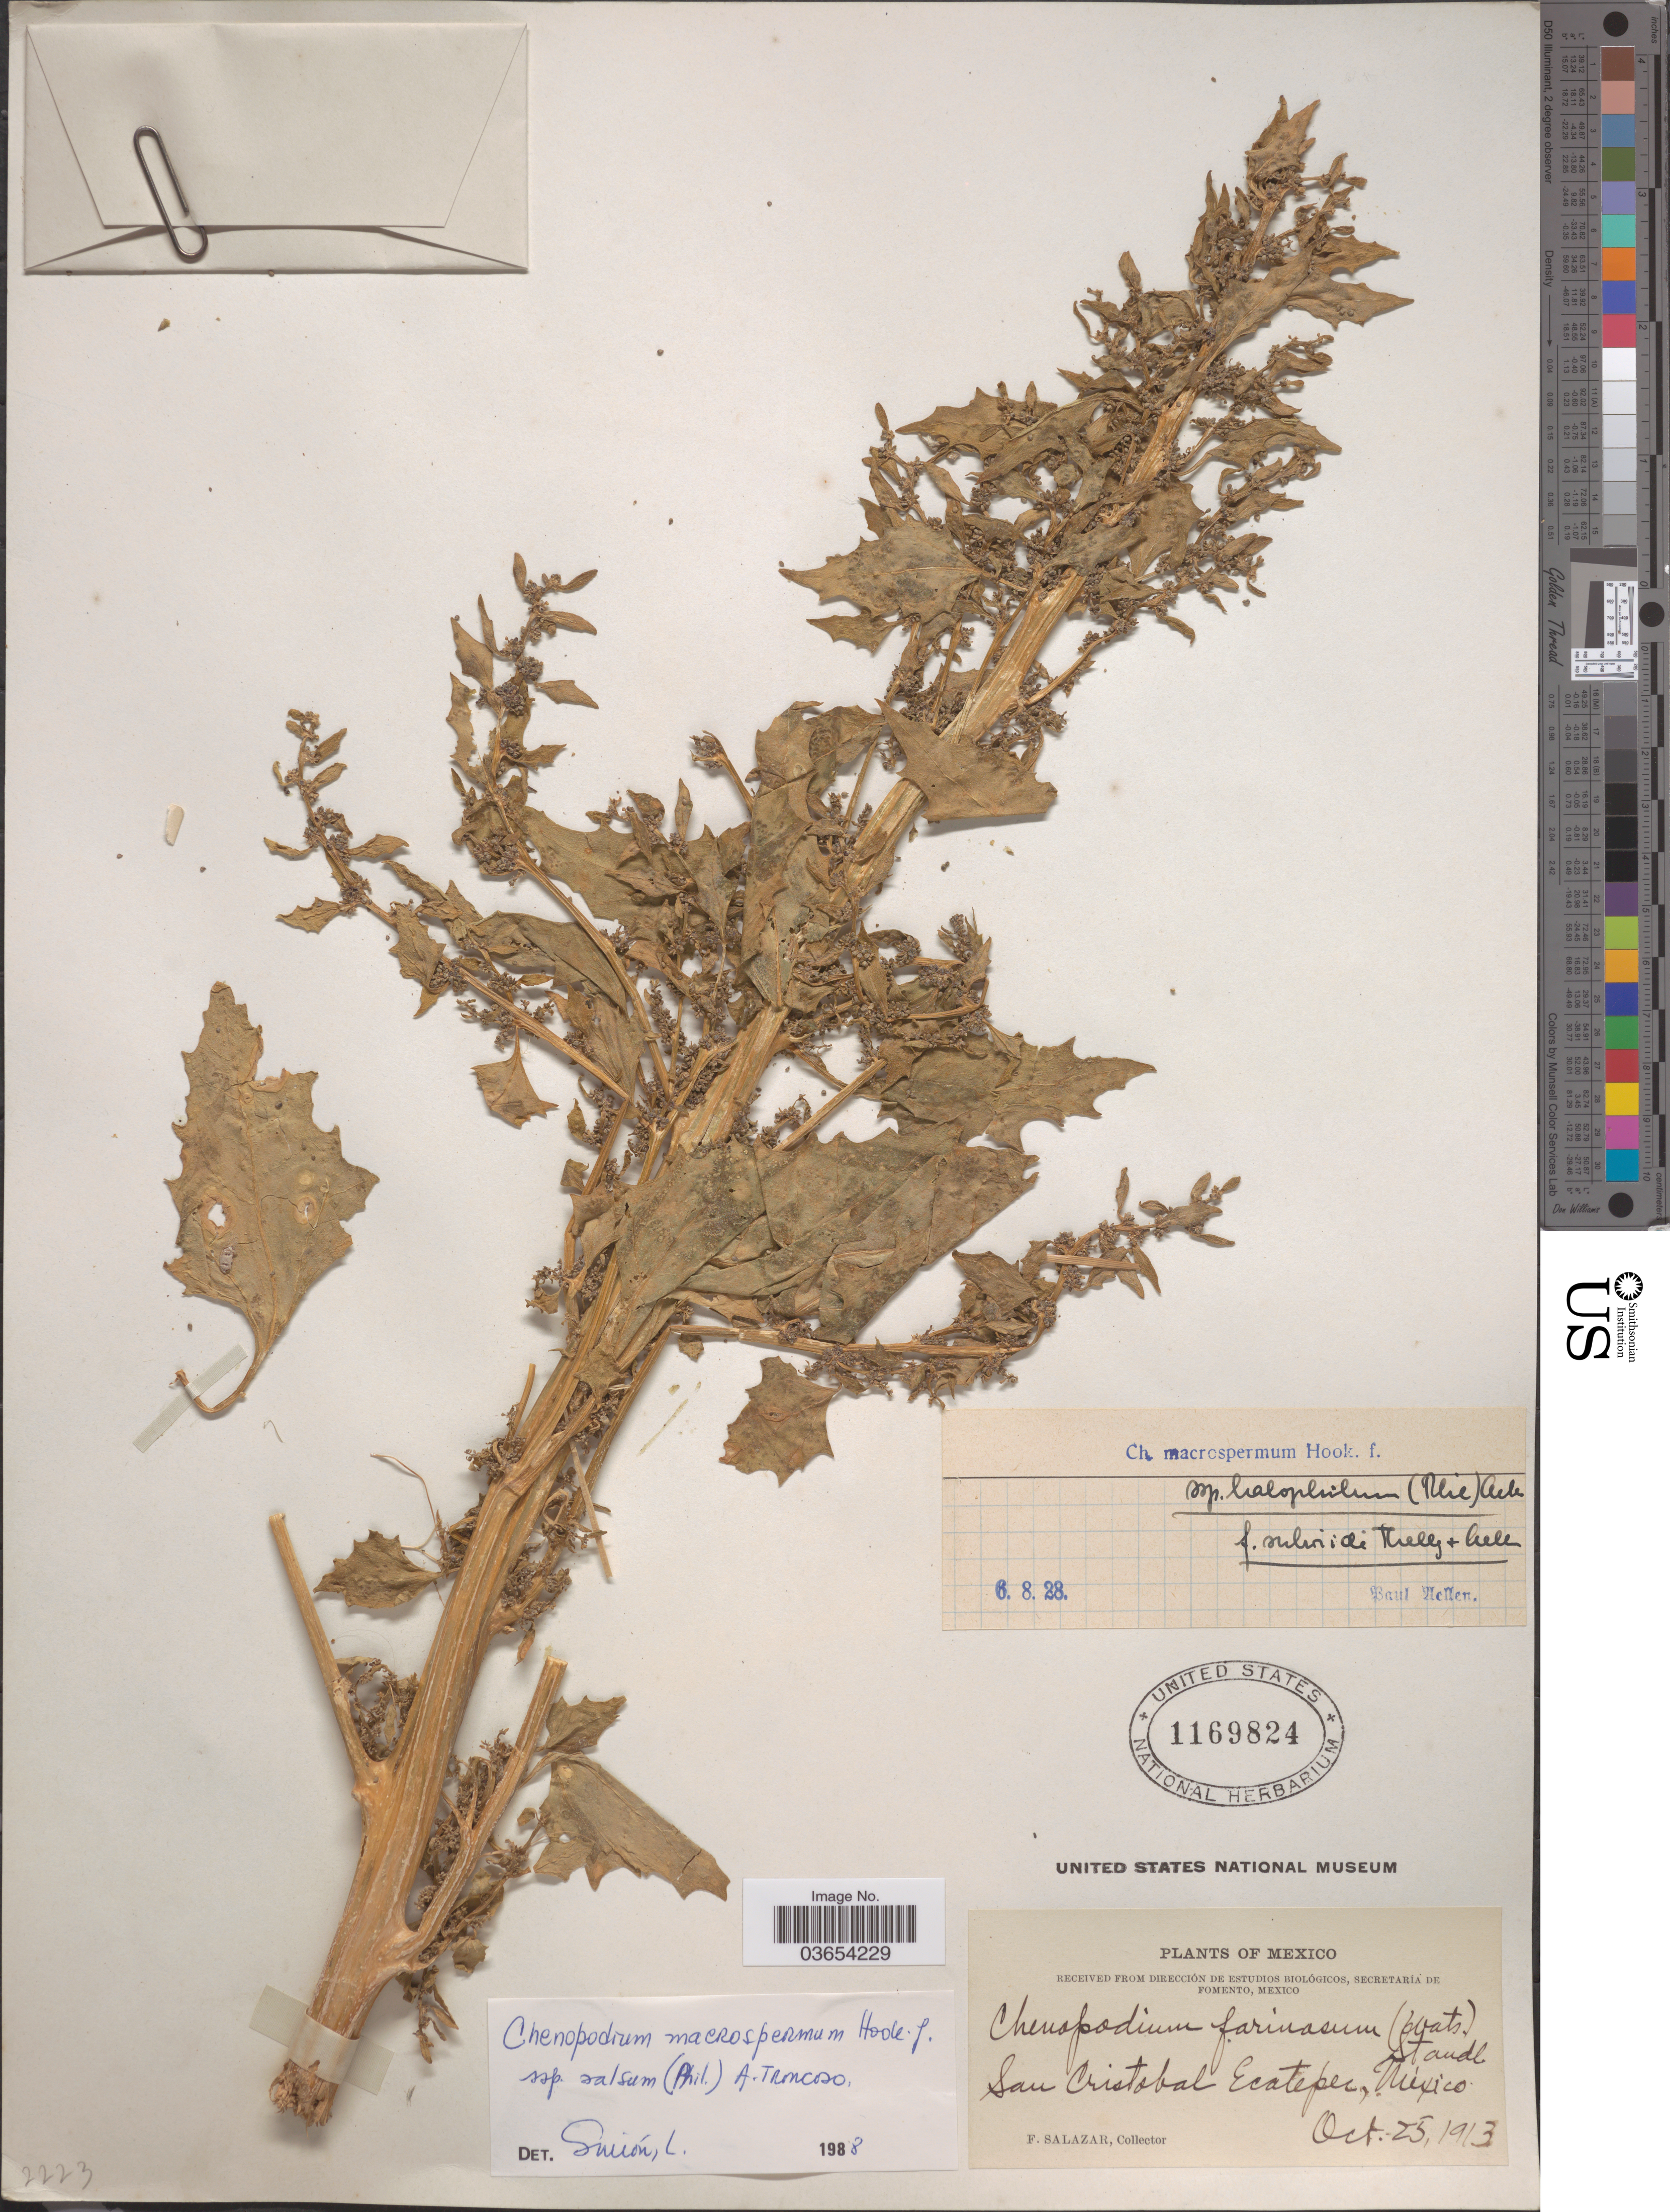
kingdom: Plantae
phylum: Tracheophyta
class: Magnoliopsida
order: Caryophyllales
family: Amaranthaceae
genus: Chenopodium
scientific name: Chenopodium macrospermum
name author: Hook. f.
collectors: F. Salazar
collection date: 1913-10-25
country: Mexico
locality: San Cristobal Ecatepec.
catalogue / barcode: US 1169824